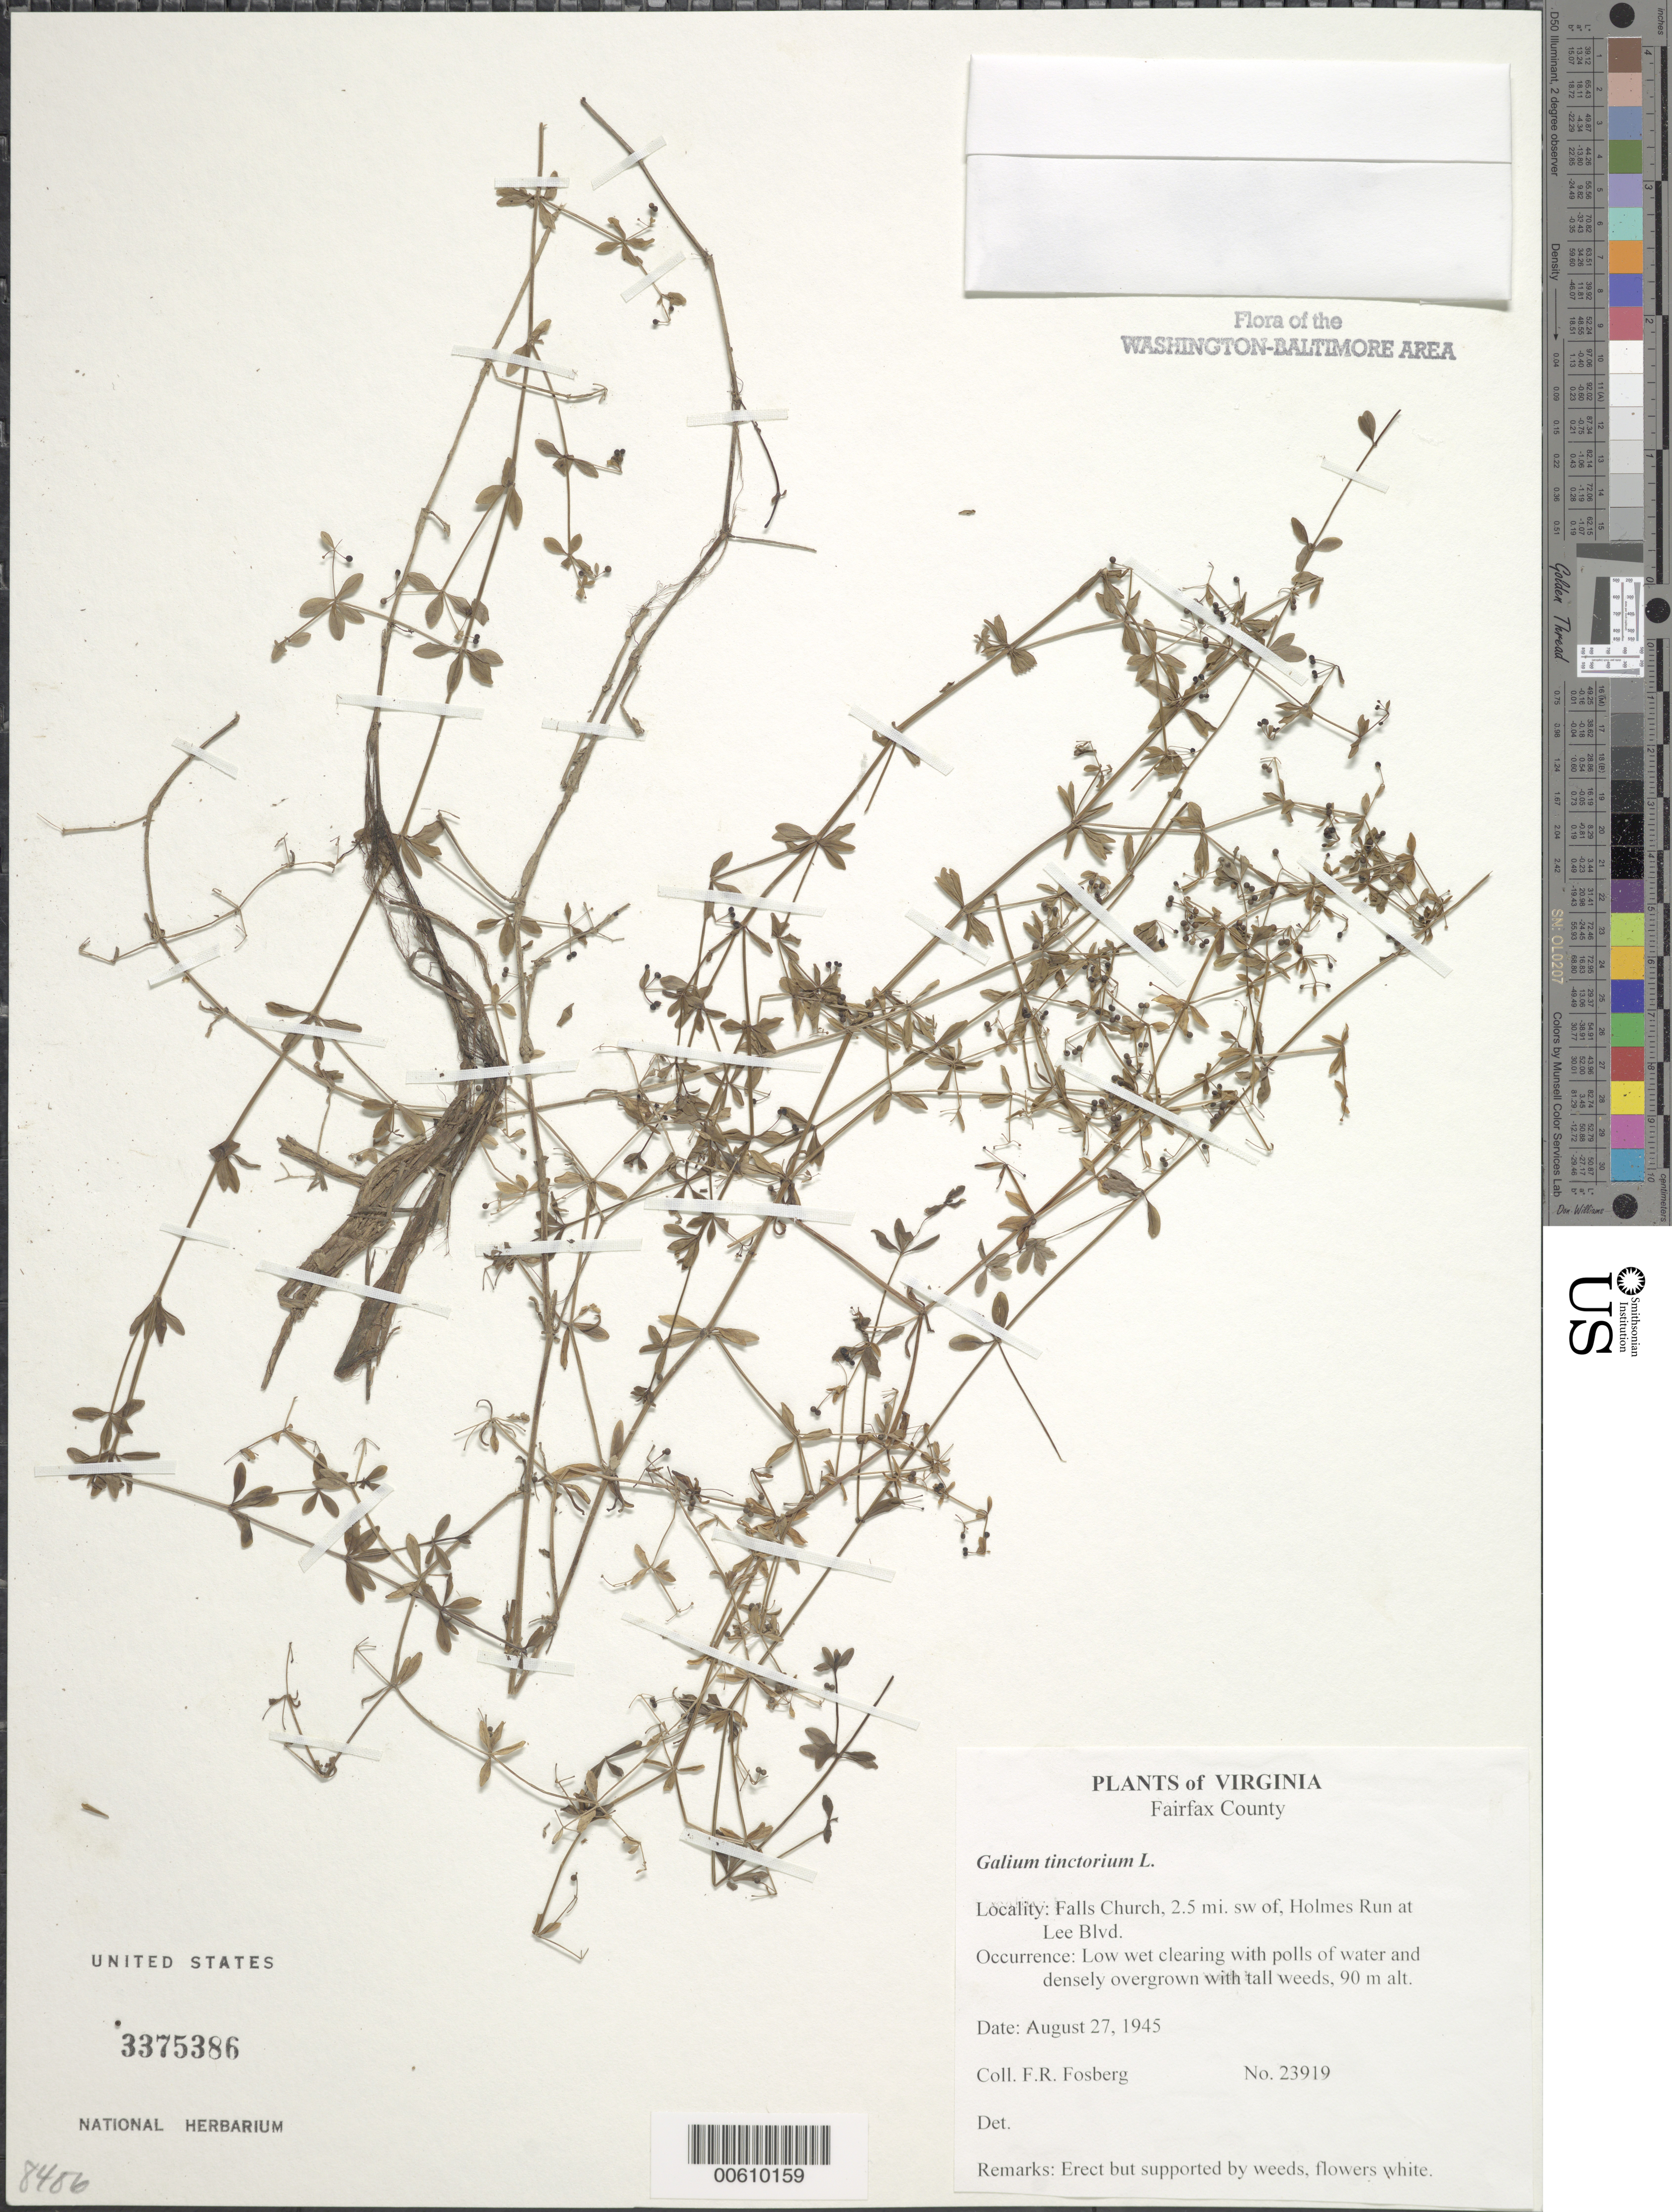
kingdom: Plantae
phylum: Tracheophyta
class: Magnoliopsida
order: Gentianales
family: Rubiaceae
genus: Galium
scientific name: Galium tinctorium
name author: (L.) Scop.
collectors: F. R. Fosberg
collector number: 23919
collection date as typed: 27 Aug 1945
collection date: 1945-08-27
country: United States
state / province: Virginia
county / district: Fairfax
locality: Falls Church, 2.5 mi. sw of, Holmes Run at Lee Blvd.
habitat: Low wet clearing with pools of water and densely overgrown with tall weeds, 90 m alt.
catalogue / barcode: US 3375386